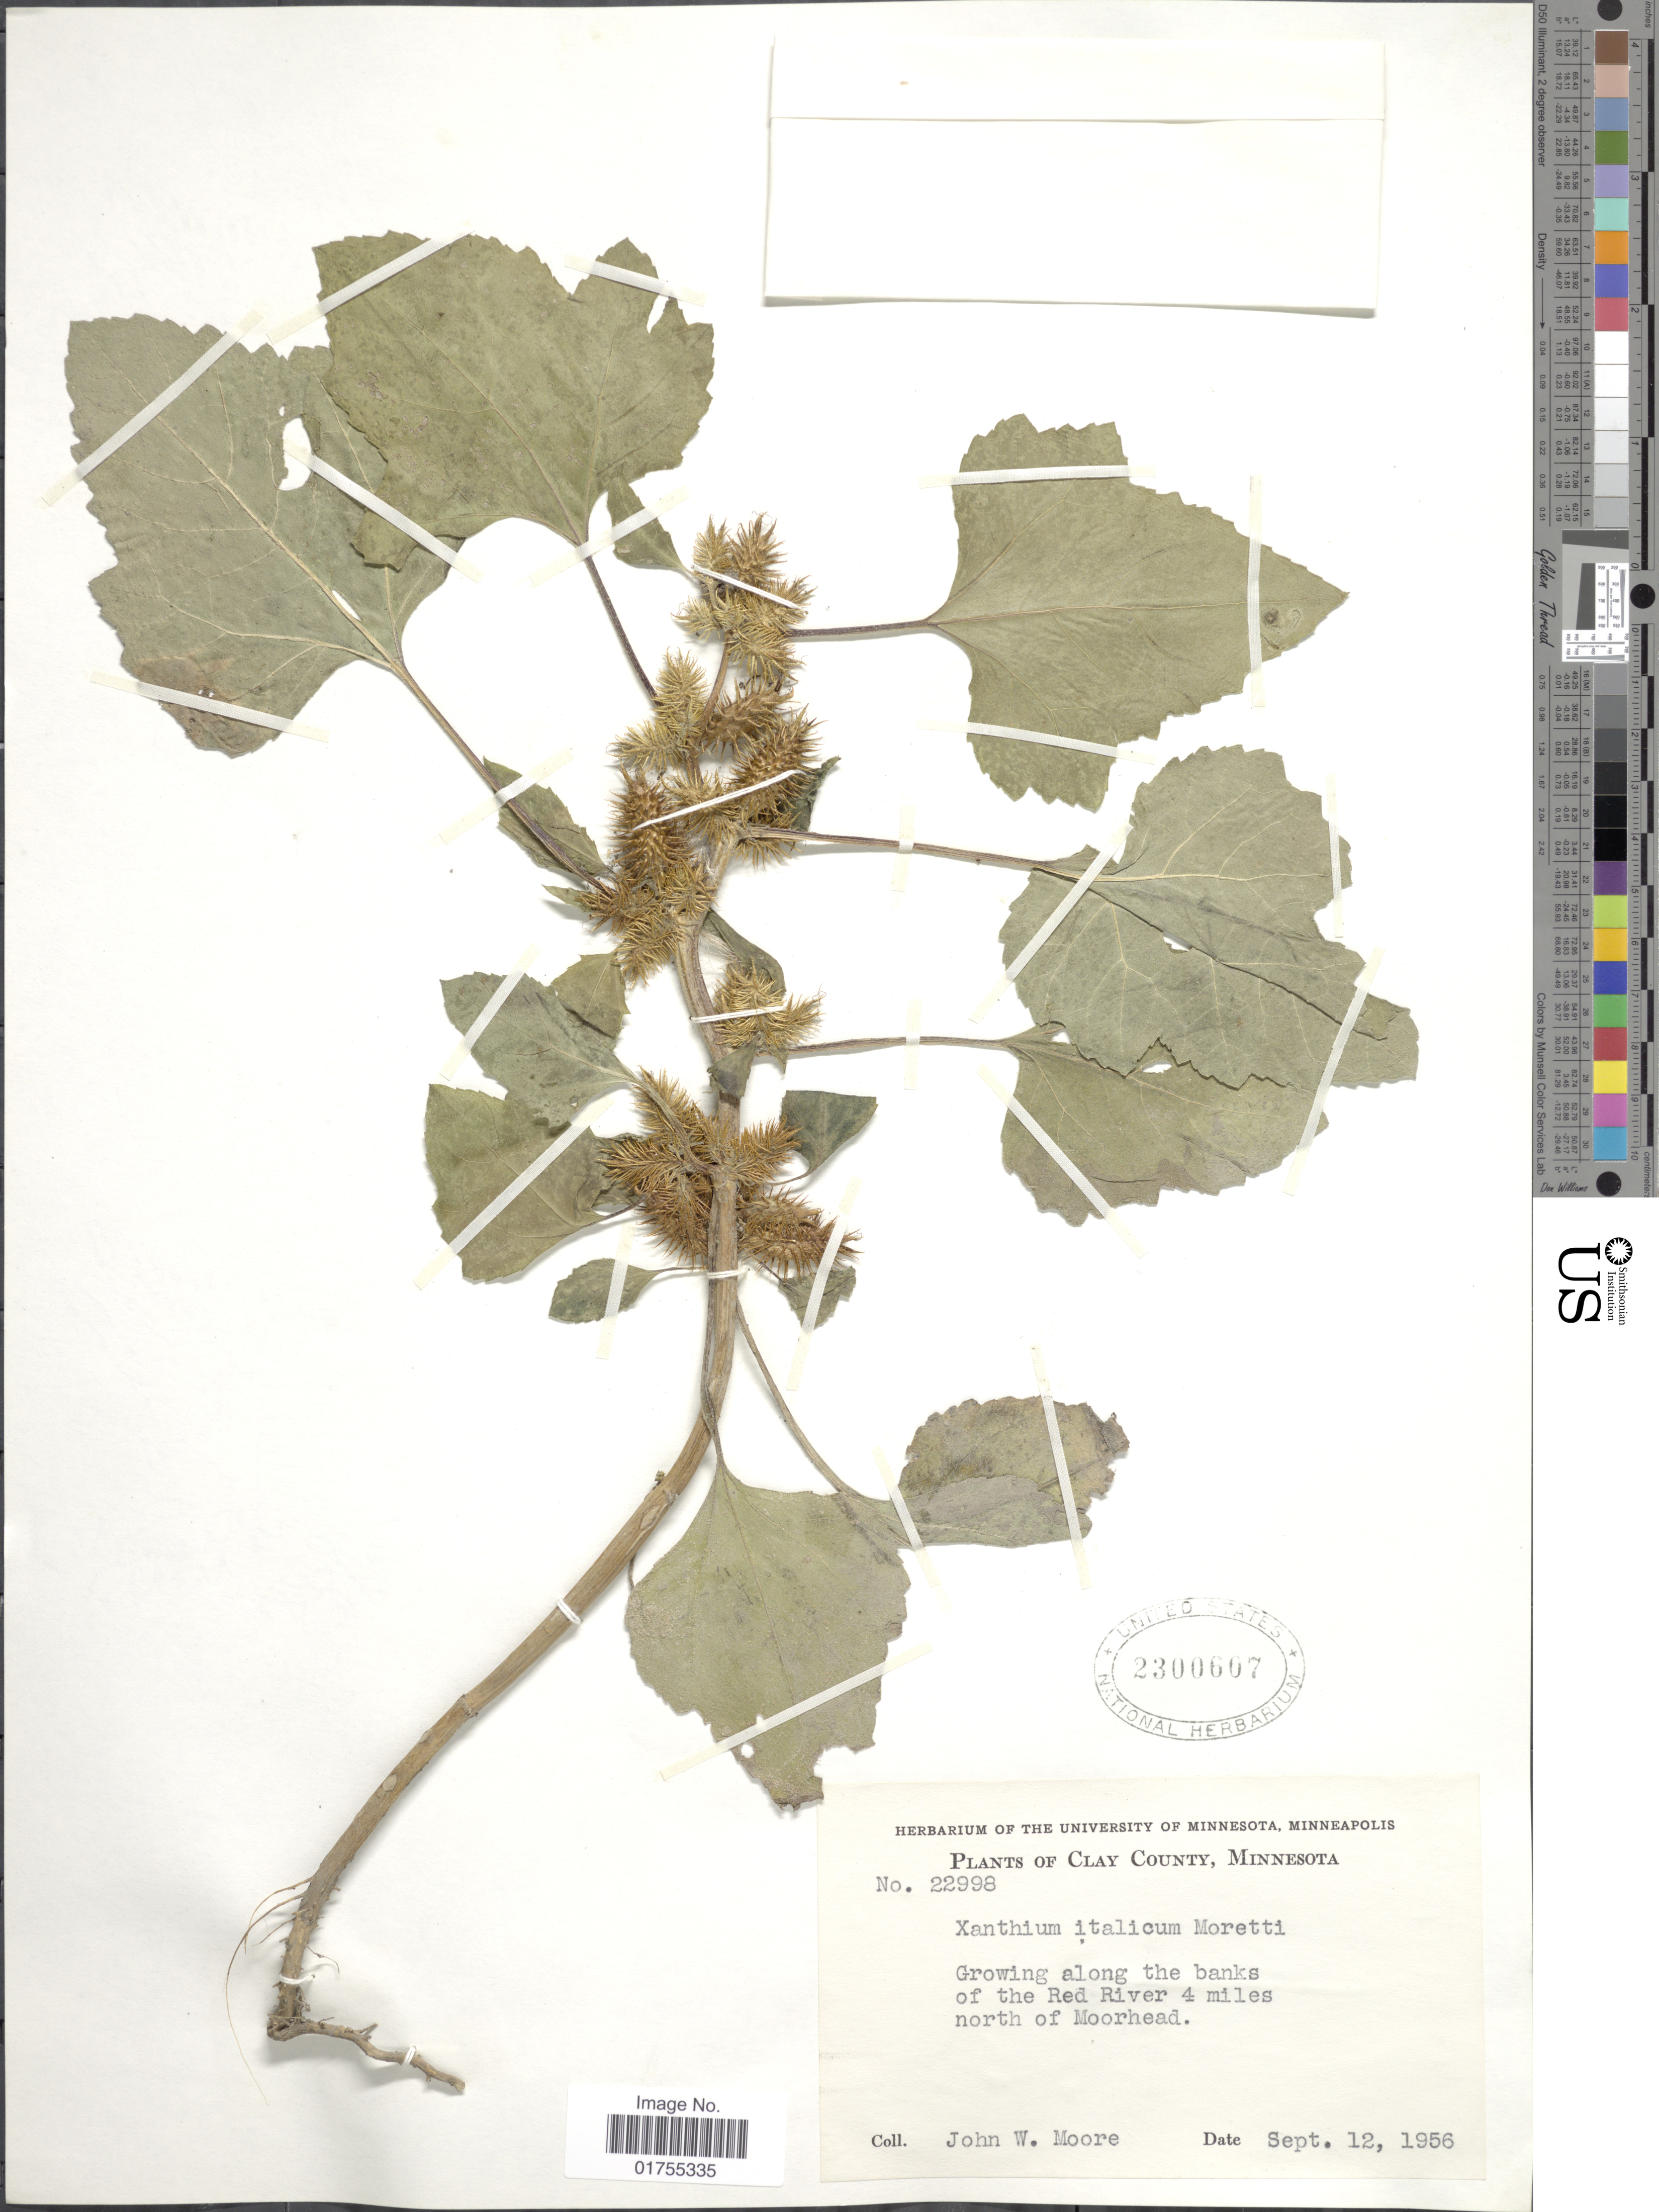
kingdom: Plantae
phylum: Tracheophyta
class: Magnoliopsida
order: Asterales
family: Asteraceae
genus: Xanthium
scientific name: Xanthium strumarium var. canadense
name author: (Mill.) Torr. & A. Gray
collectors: J. Moore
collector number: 22998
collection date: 1956-09-12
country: United States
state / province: Minnesota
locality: Clay County, Growing along the banks of the Red River 4 miles north of Moorhead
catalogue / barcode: US 2300607